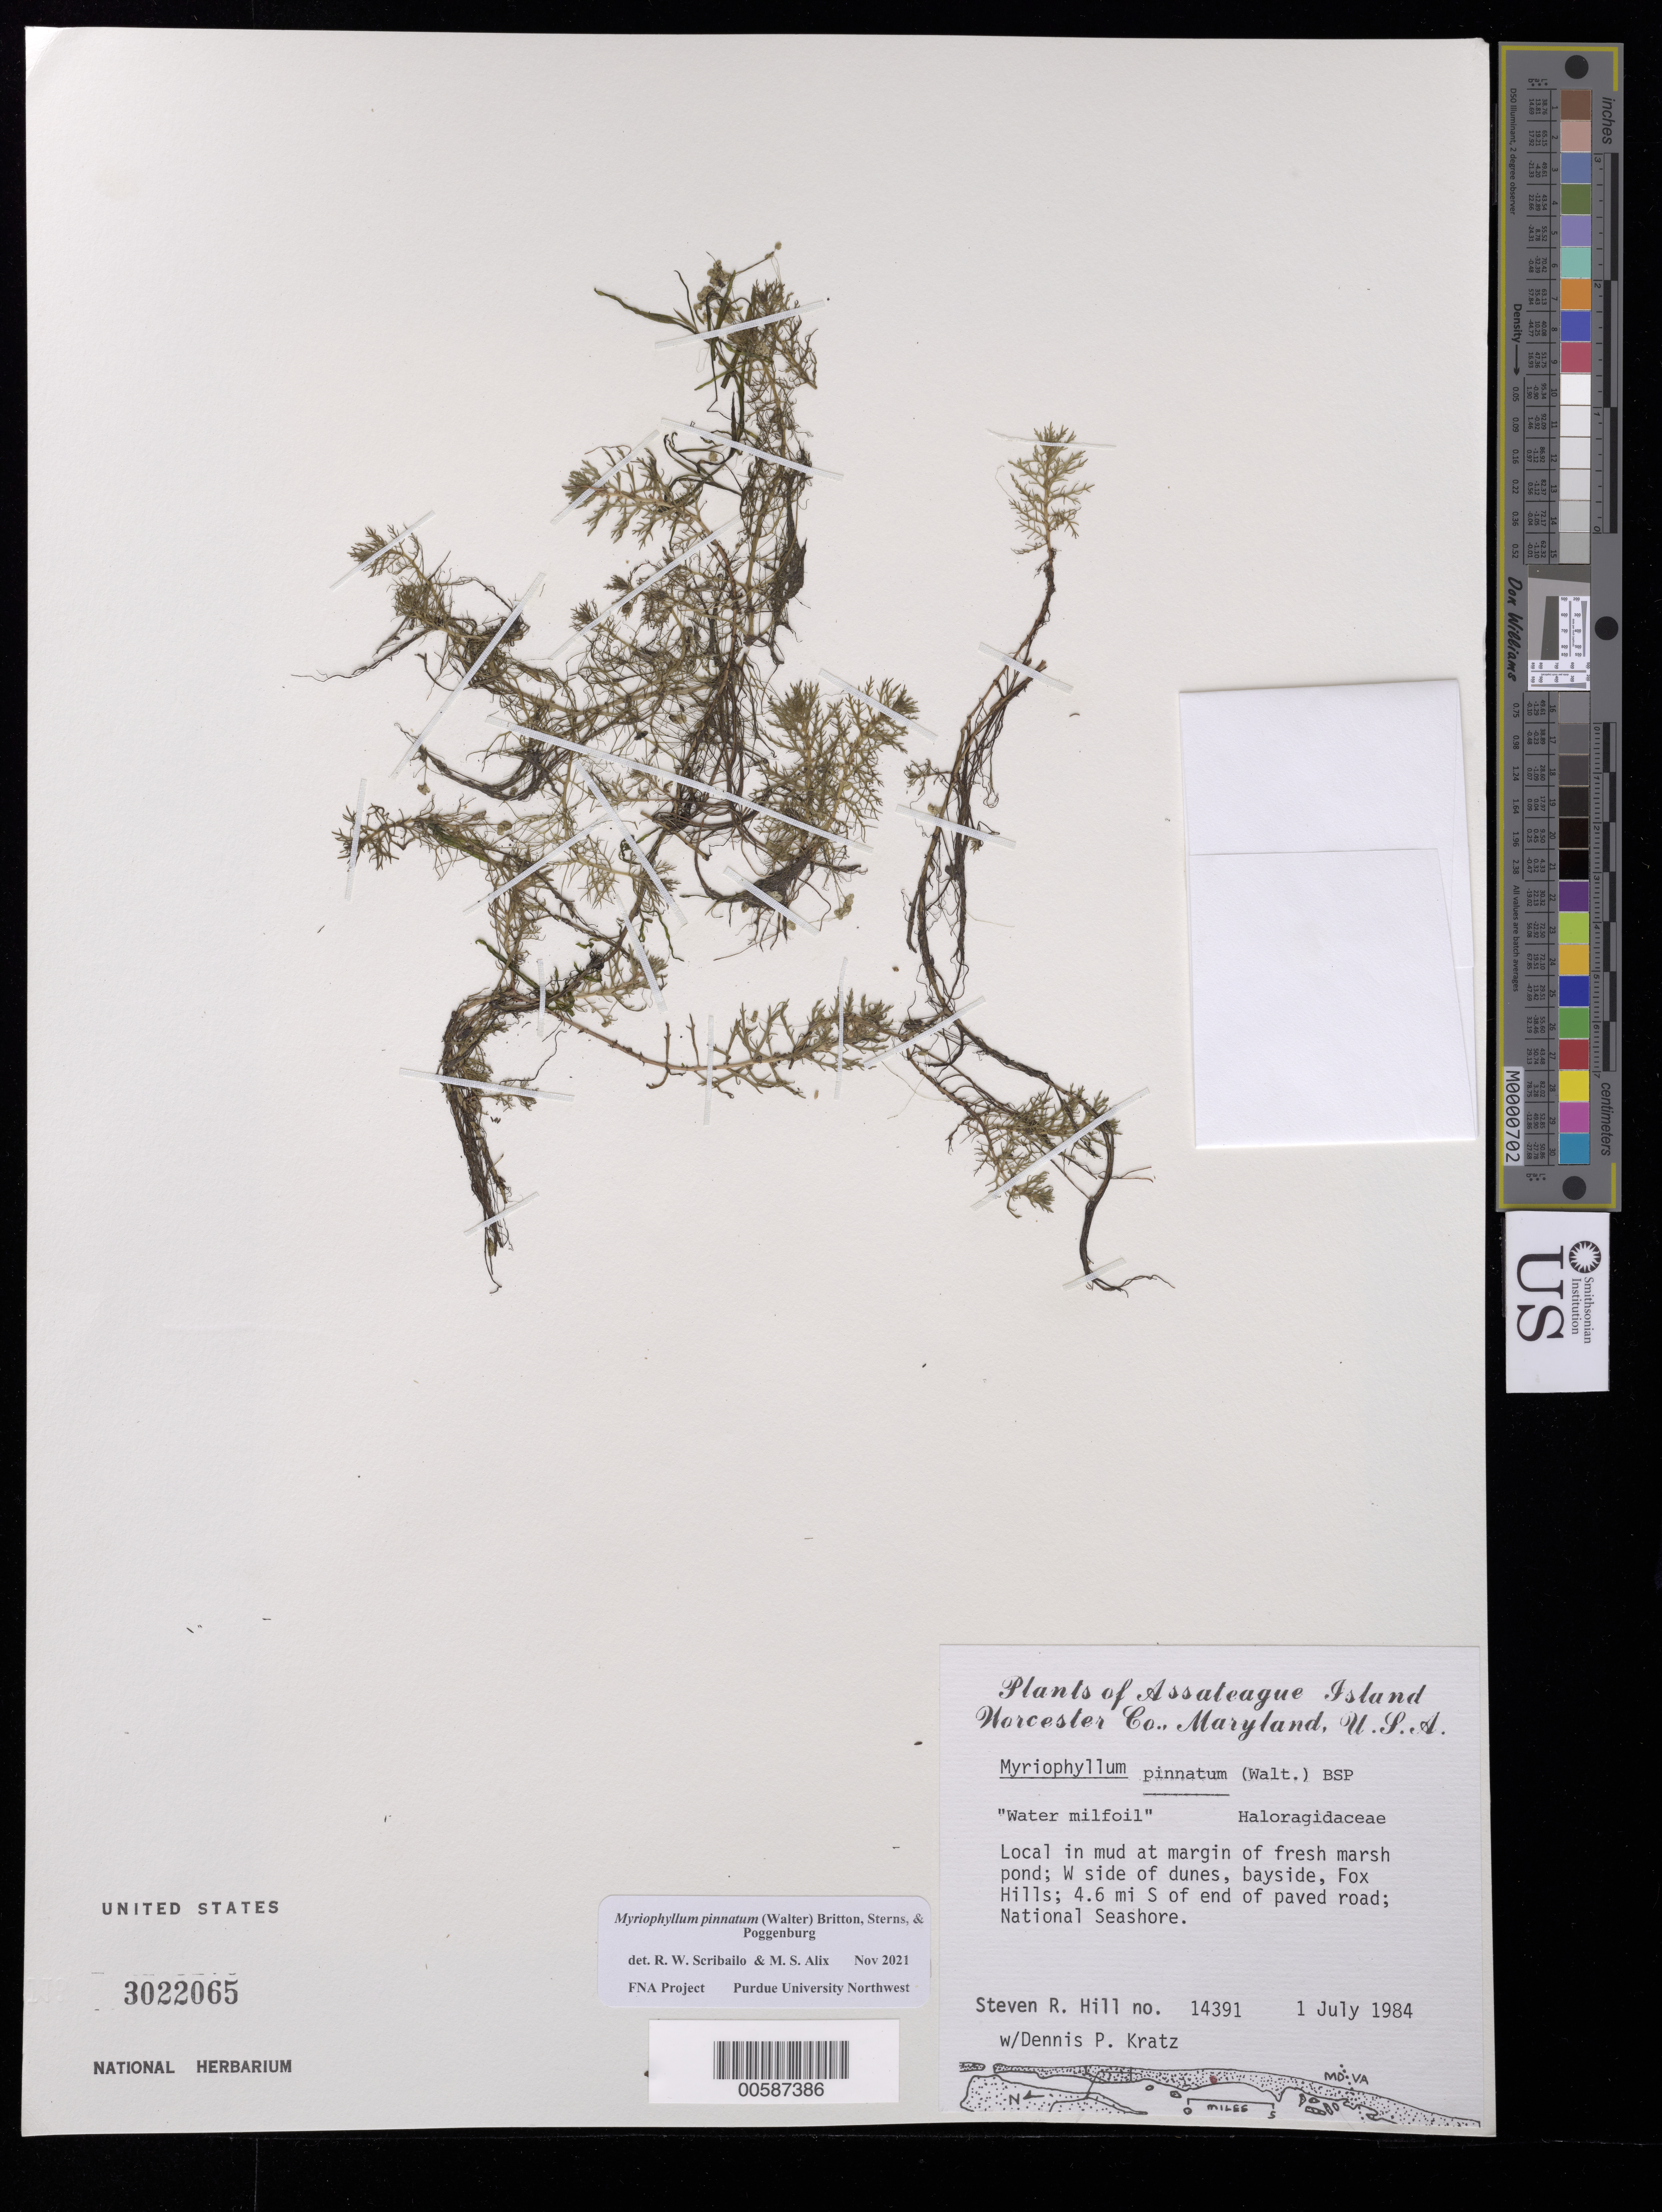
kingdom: Plantae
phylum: Tracheophyta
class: Magnoliopsida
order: Saxifragales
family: Haloragaceae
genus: Myriophyllum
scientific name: Myriophyllum pinnatum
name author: (Walter) Britton, Stearns & Poggenb.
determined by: Scribailo, R. W.; Alix, M. S.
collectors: S. T. Hill & D. Kratz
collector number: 14391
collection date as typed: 01 Jul 1984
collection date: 1984-07-01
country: United States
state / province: Maryland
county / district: Worcester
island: Assateague Island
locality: National Seashore of Assateague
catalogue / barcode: US 3022065